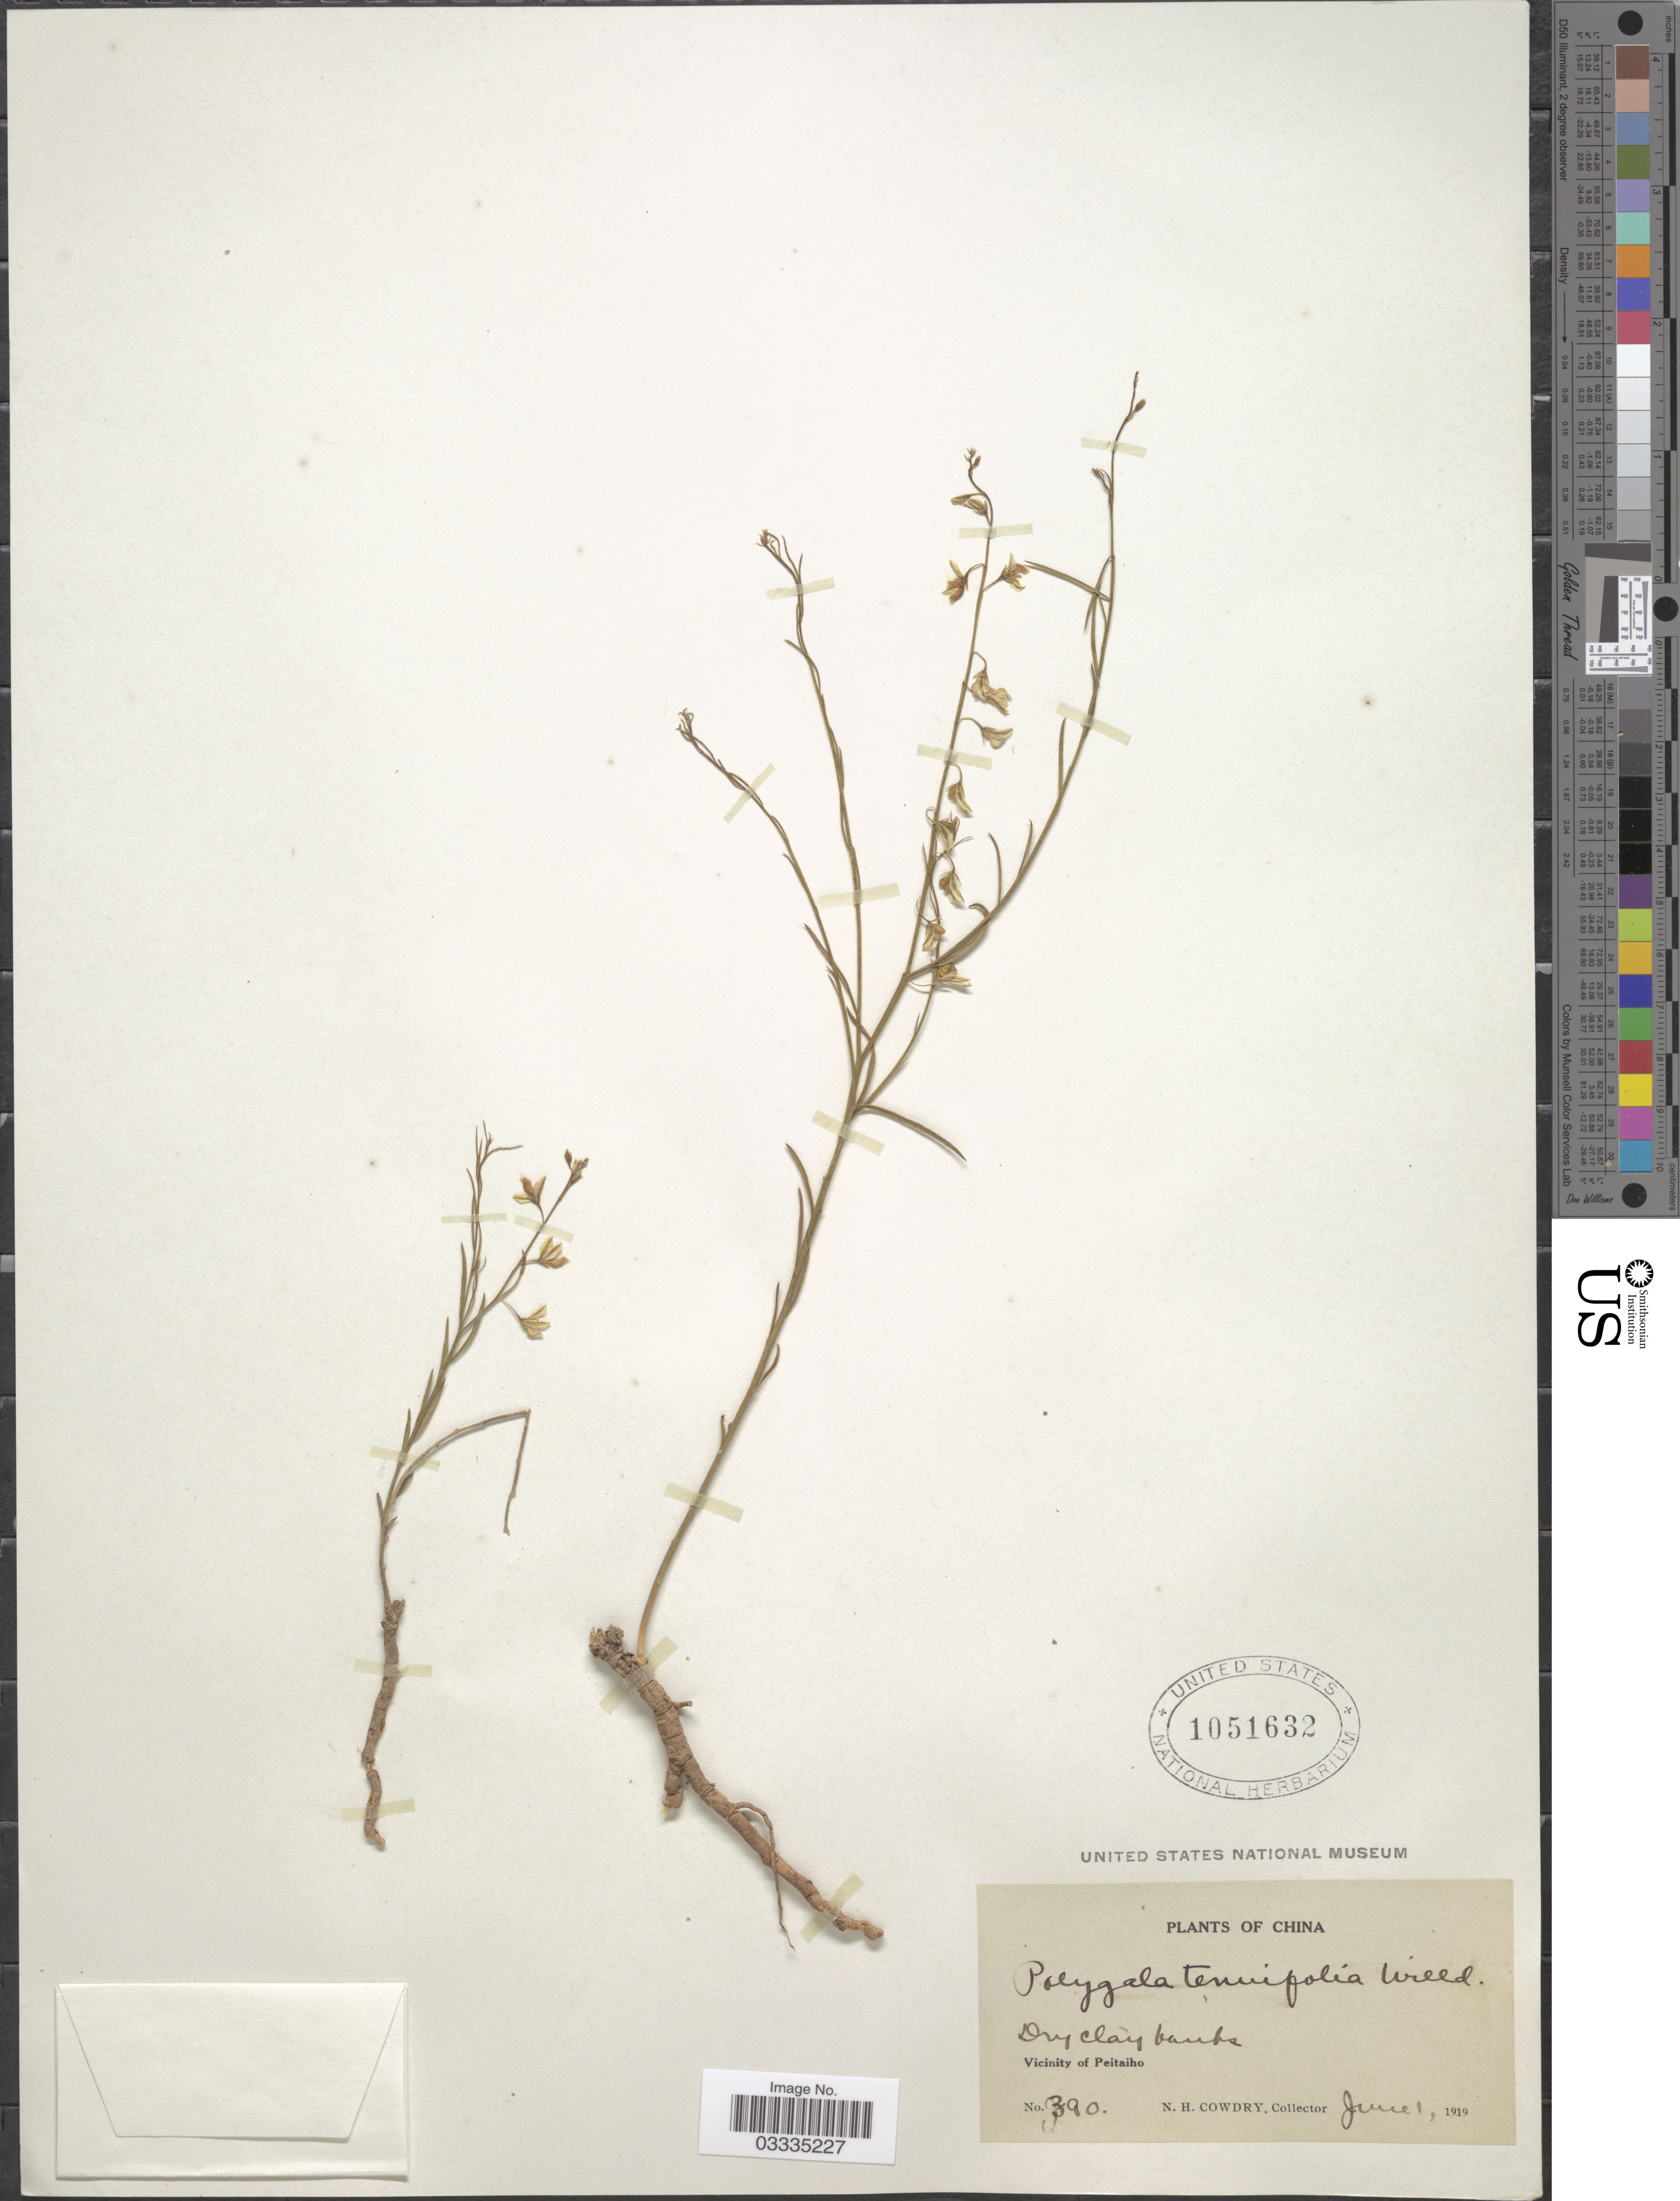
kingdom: Plantae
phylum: Tracheophyta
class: Magnoliopsida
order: Fabales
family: Polygalaceae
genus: Polygala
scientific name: Polygala tenuifolia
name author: Willd.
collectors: N. H. Cowdry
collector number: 390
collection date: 1919-06-01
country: China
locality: Dry clay banks. Vicinity of Peitaiho.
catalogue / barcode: US 1051632